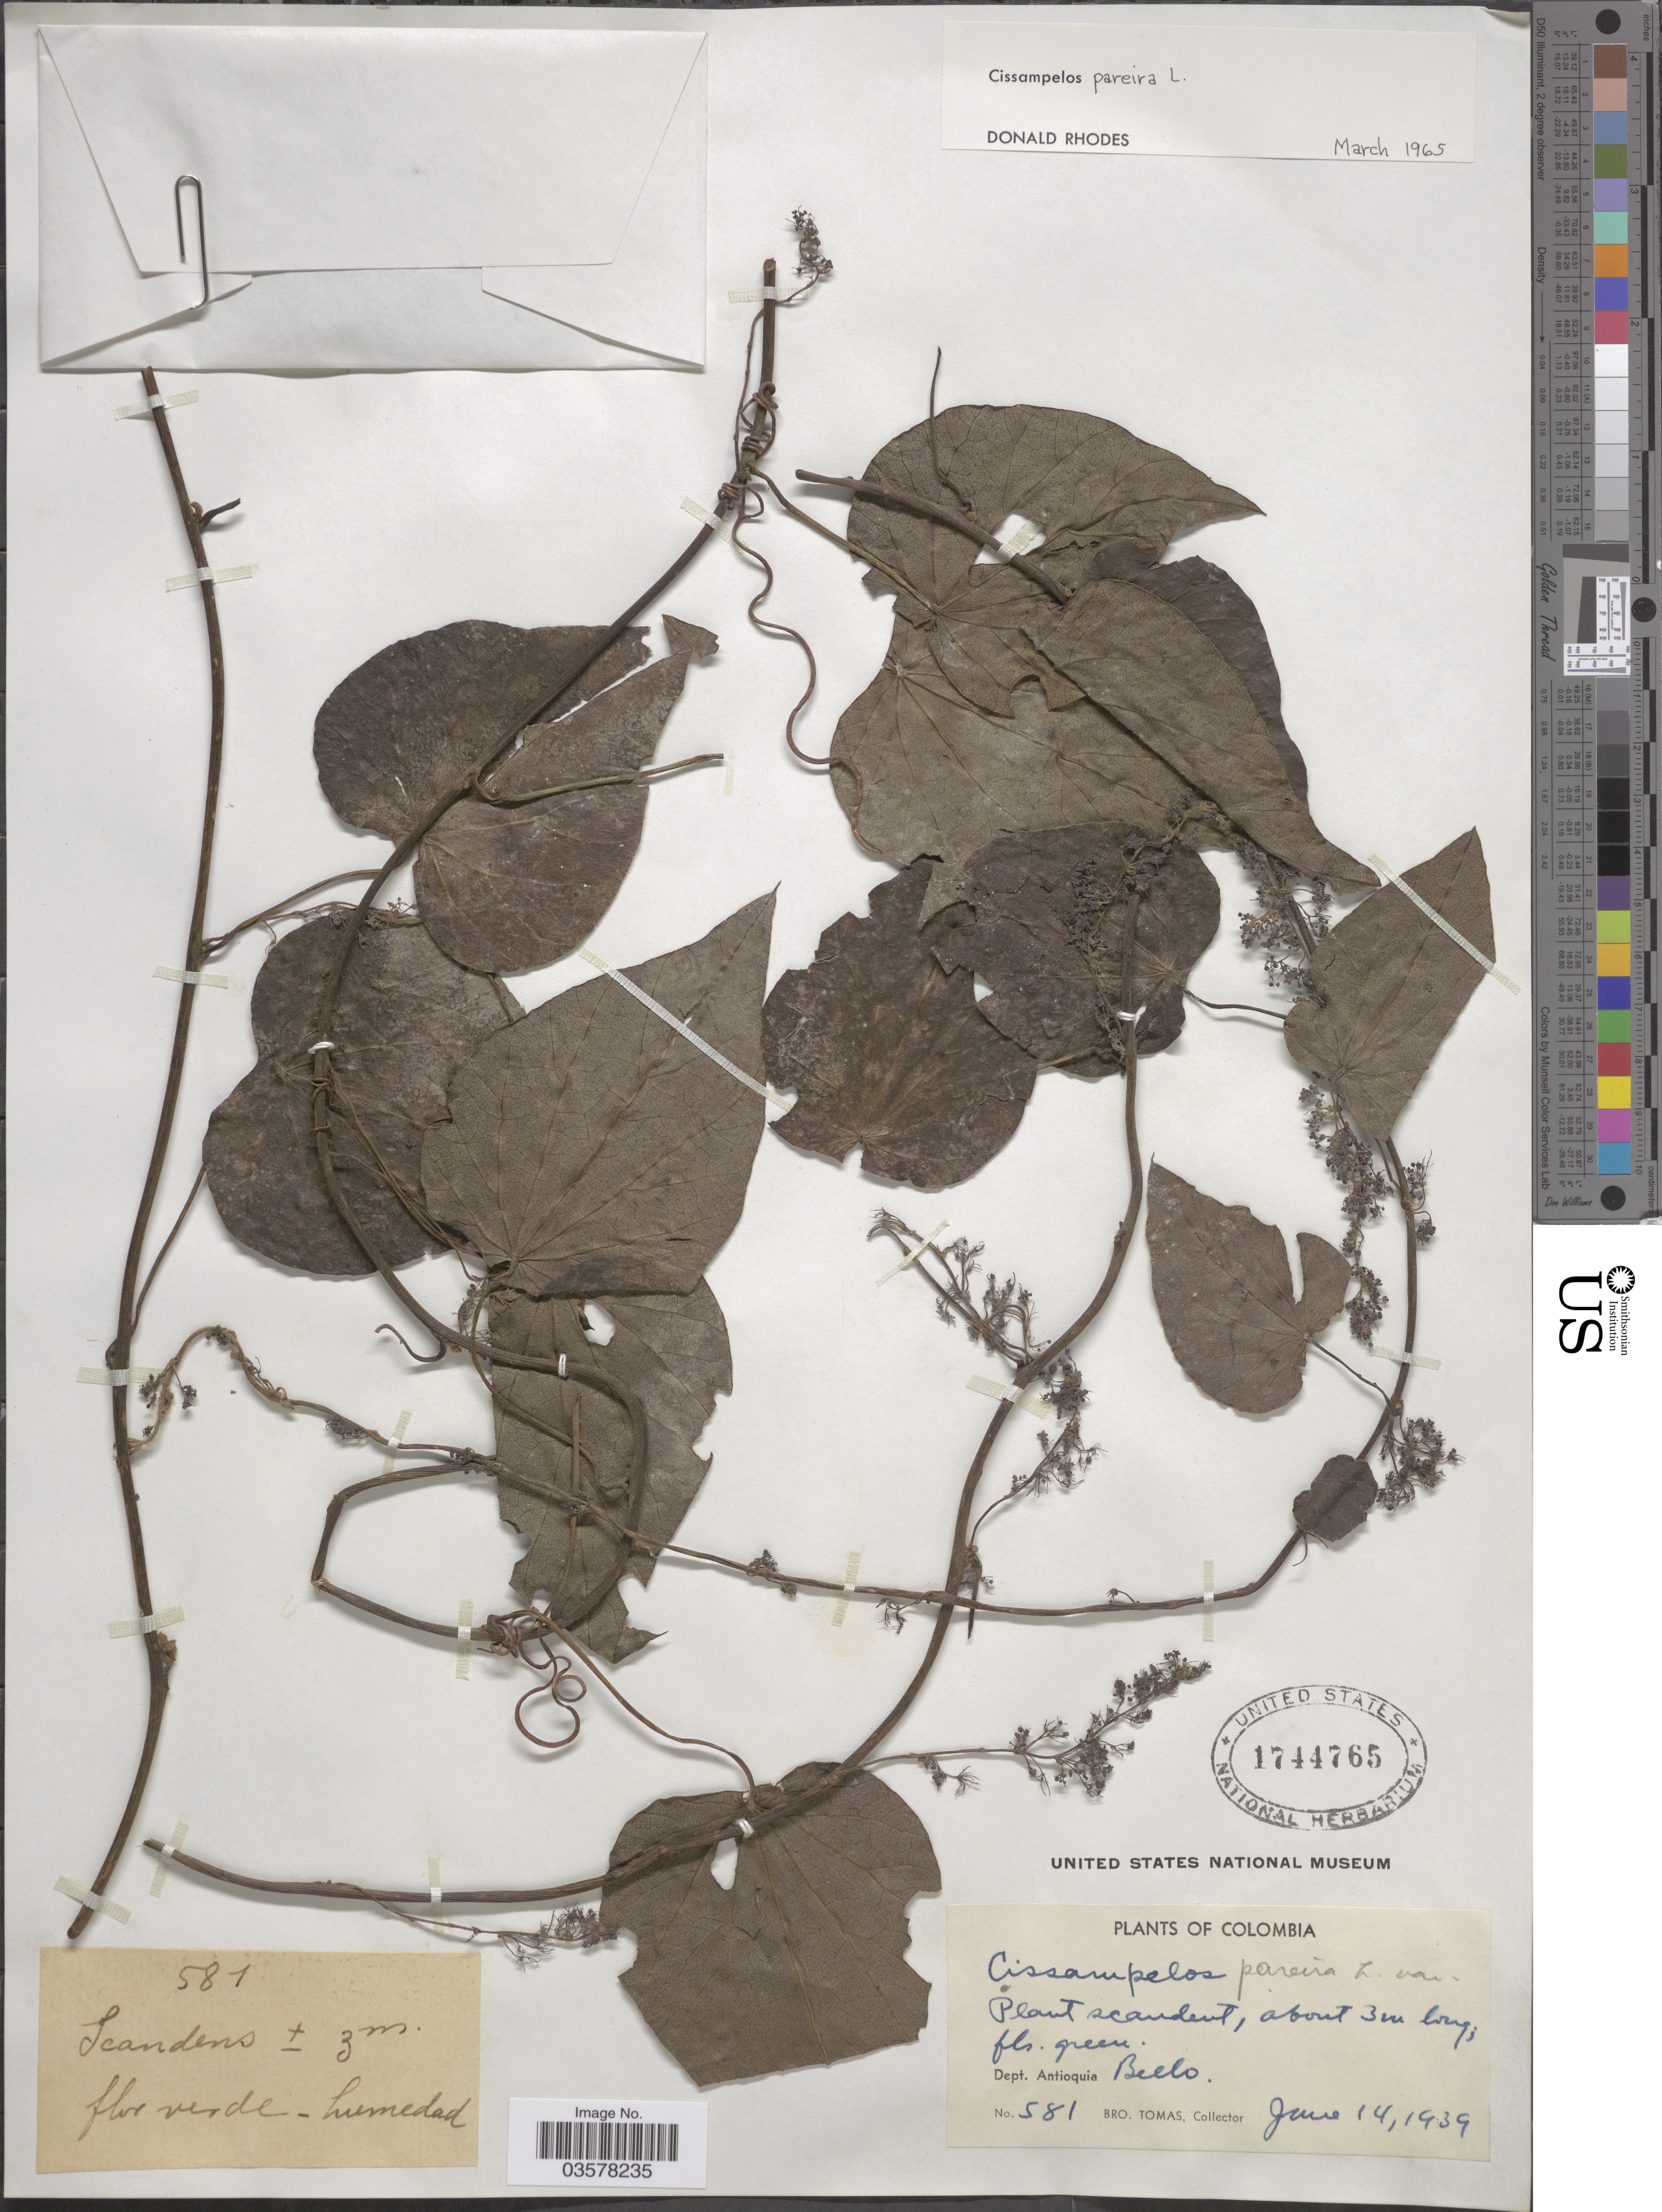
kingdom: Plantae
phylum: Tracheophyta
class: Magnoliopsida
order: Ranunculales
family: Menispermaceae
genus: Cissampelos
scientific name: Cissampelos pareira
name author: L.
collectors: B. Tomas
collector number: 581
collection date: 1939-06-14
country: Colombia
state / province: Antioquia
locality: Dept. Antioquia, Bello.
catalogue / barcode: US 1744765